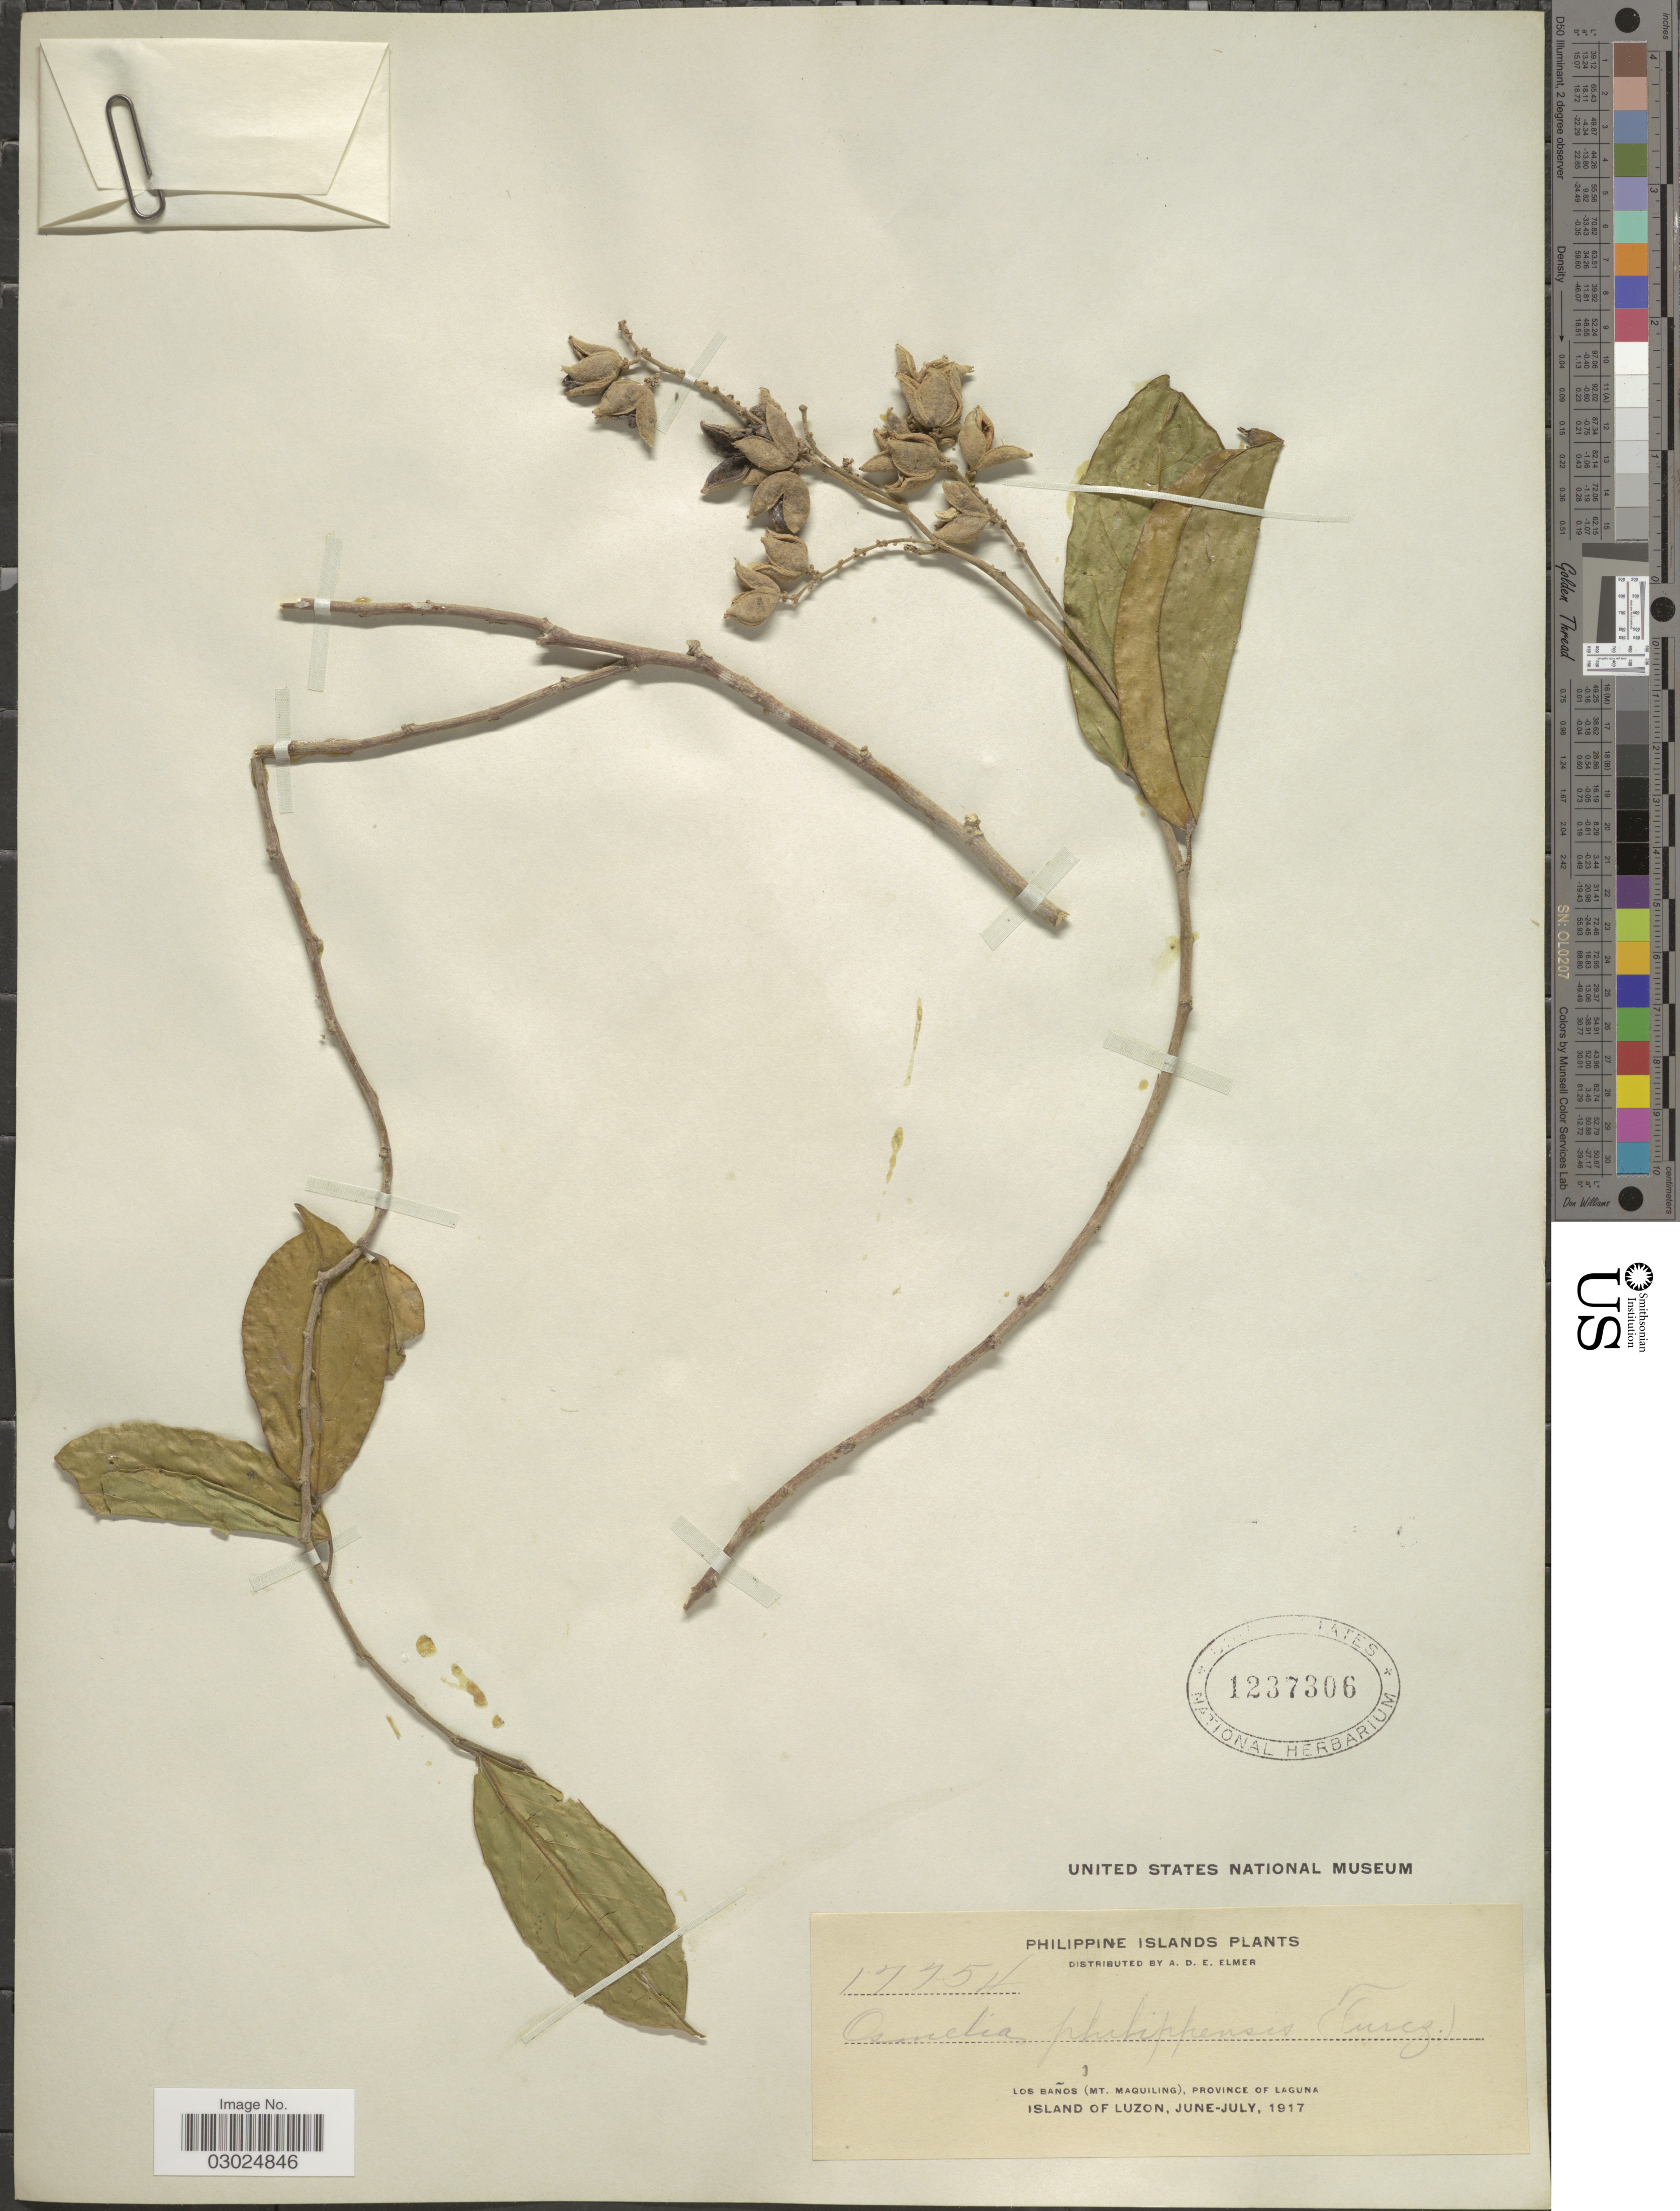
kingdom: Plantae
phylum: Tracheophyta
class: Magnoliopsida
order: Malpighiales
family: Salicaceae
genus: Osmelia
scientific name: Osmelia philippina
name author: (Turcz.) Benth.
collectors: A. D. E. Elmer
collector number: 17754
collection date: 1917-06/1917-07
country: Philippines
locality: Los Baños (Mt. Maquiling), Province of Laguna, Island of Luzon.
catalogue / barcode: US 1237306